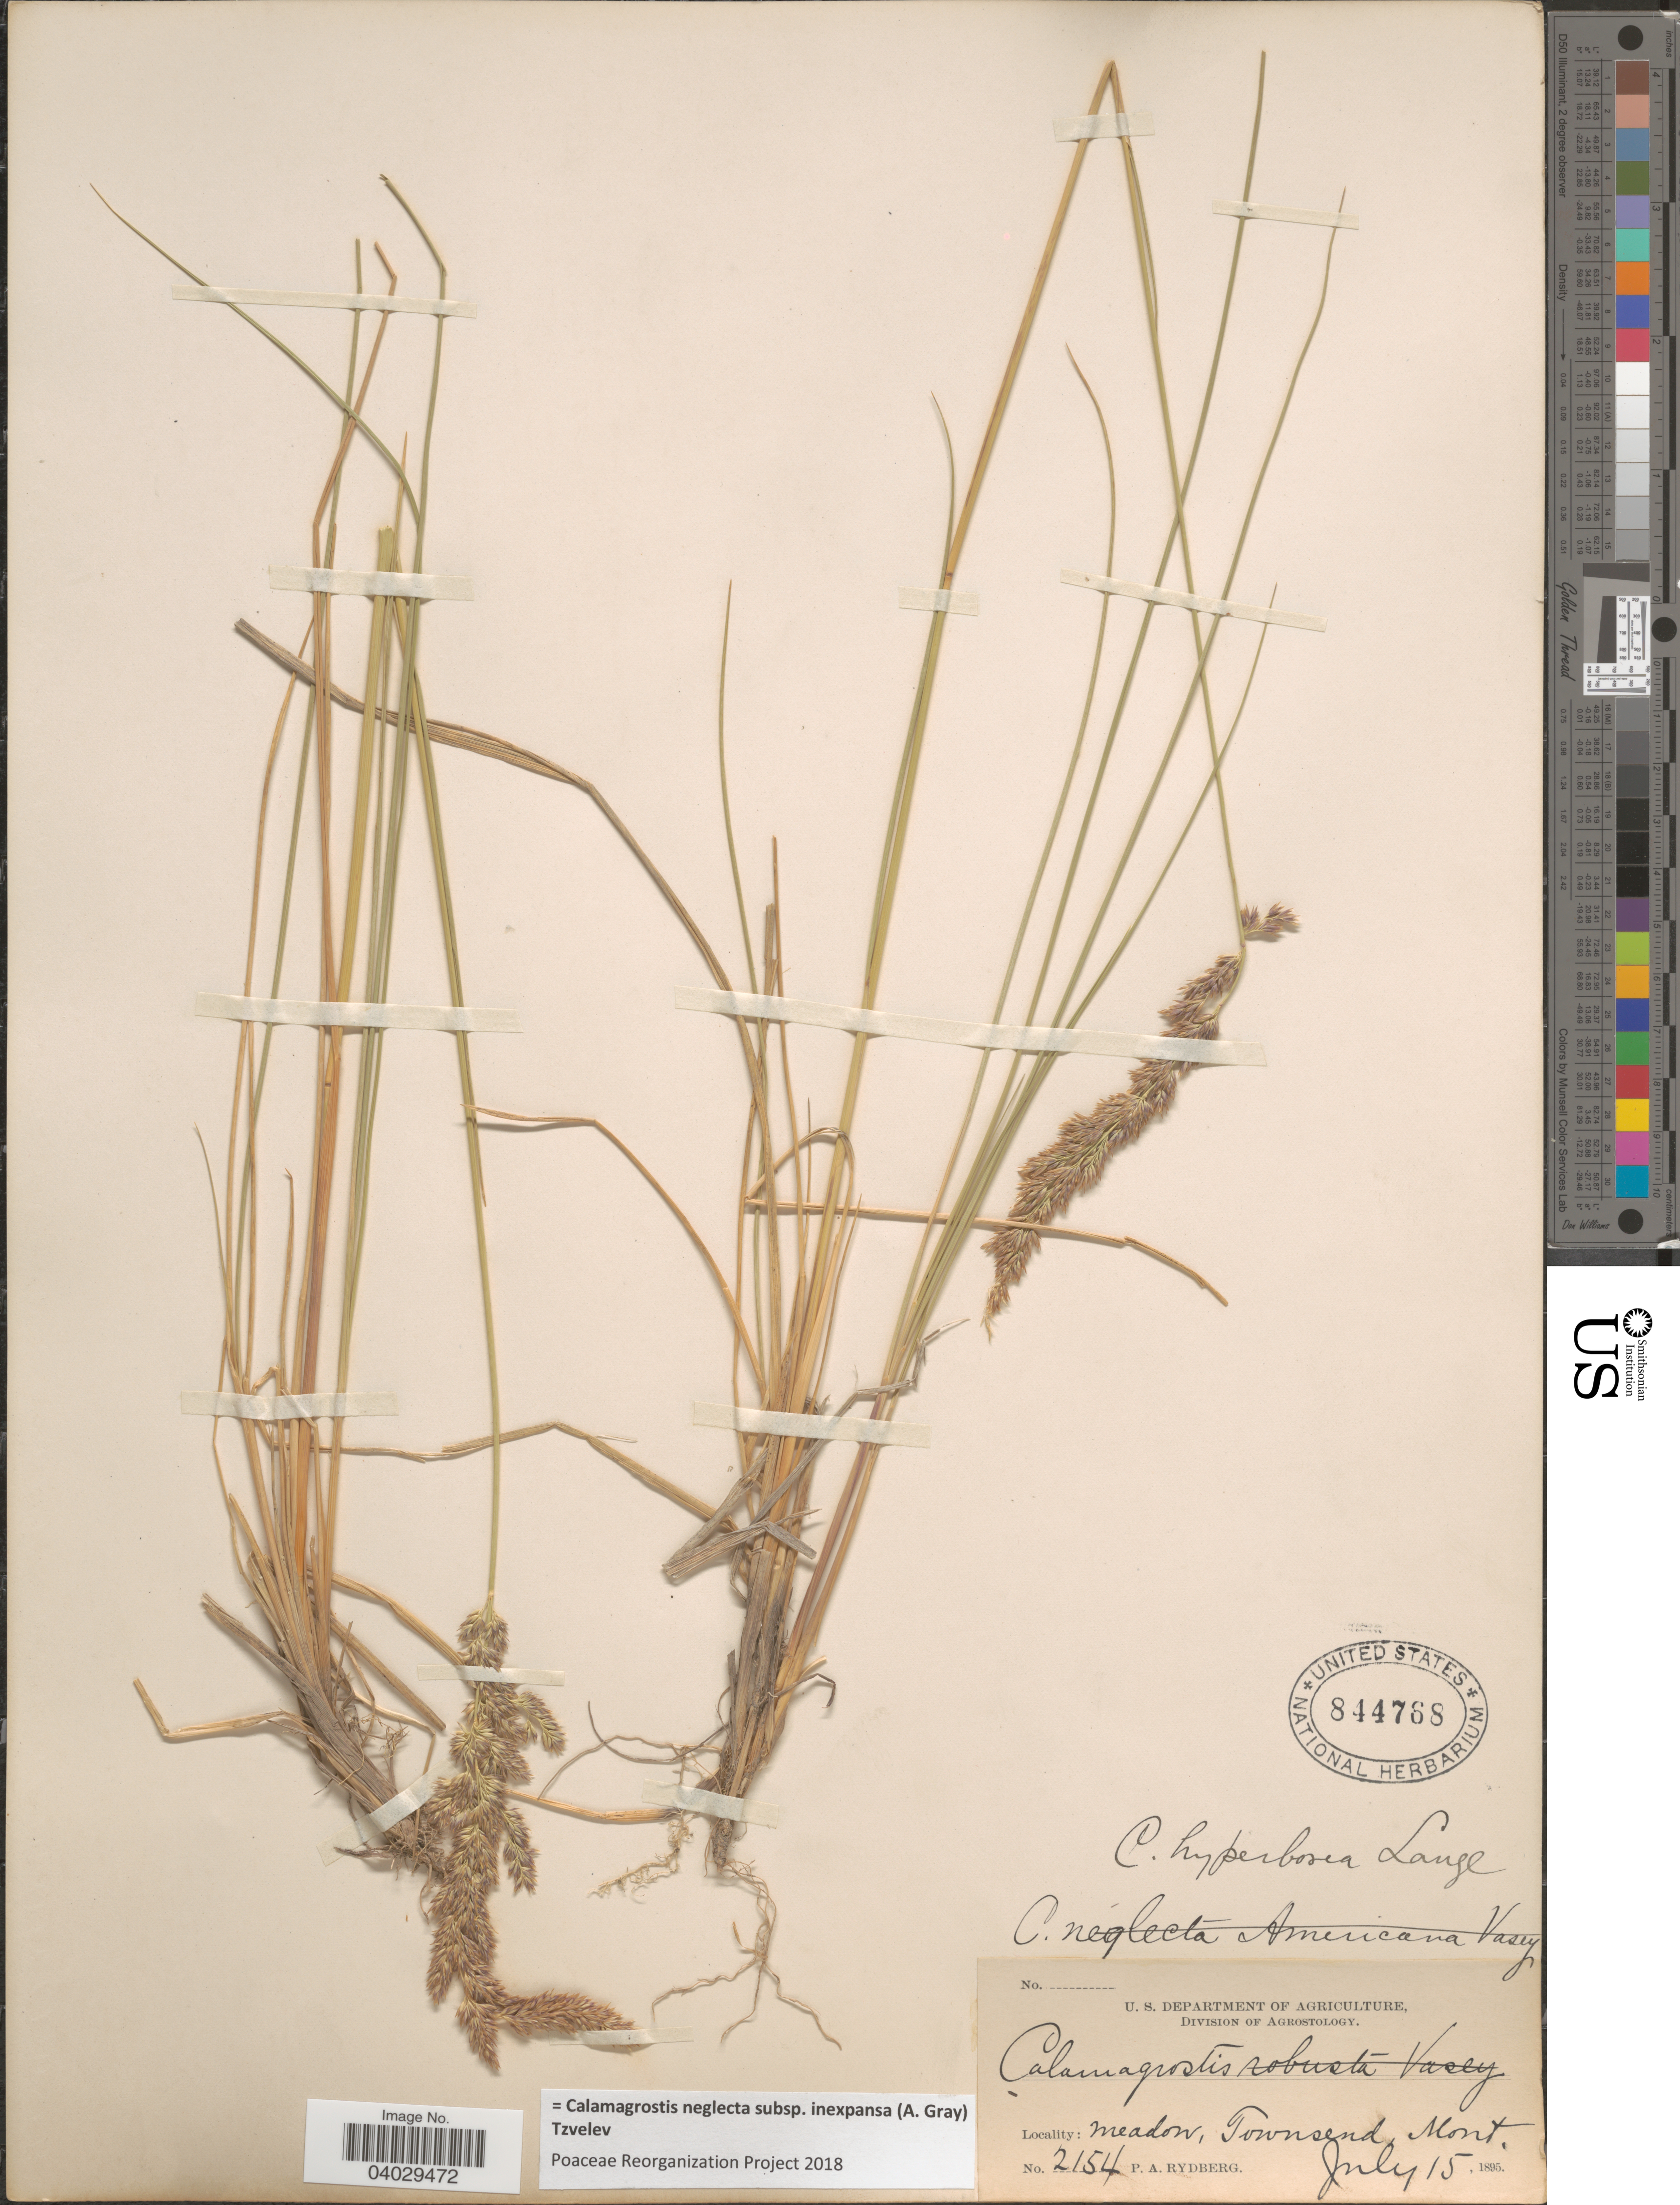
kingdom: Plantae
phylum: Tracheophyta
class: Liliopsida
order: Poales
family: Poaceae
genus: Calamagrostis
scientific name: Calamagrostis neglecta subsp. inexpansa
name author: (A. Gray) Tzvelev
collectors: P. A. Rydberg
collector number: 2154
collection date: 1895-07-15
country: United States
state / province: Montana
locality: Meadow, Townsend.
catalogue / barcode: US 844768